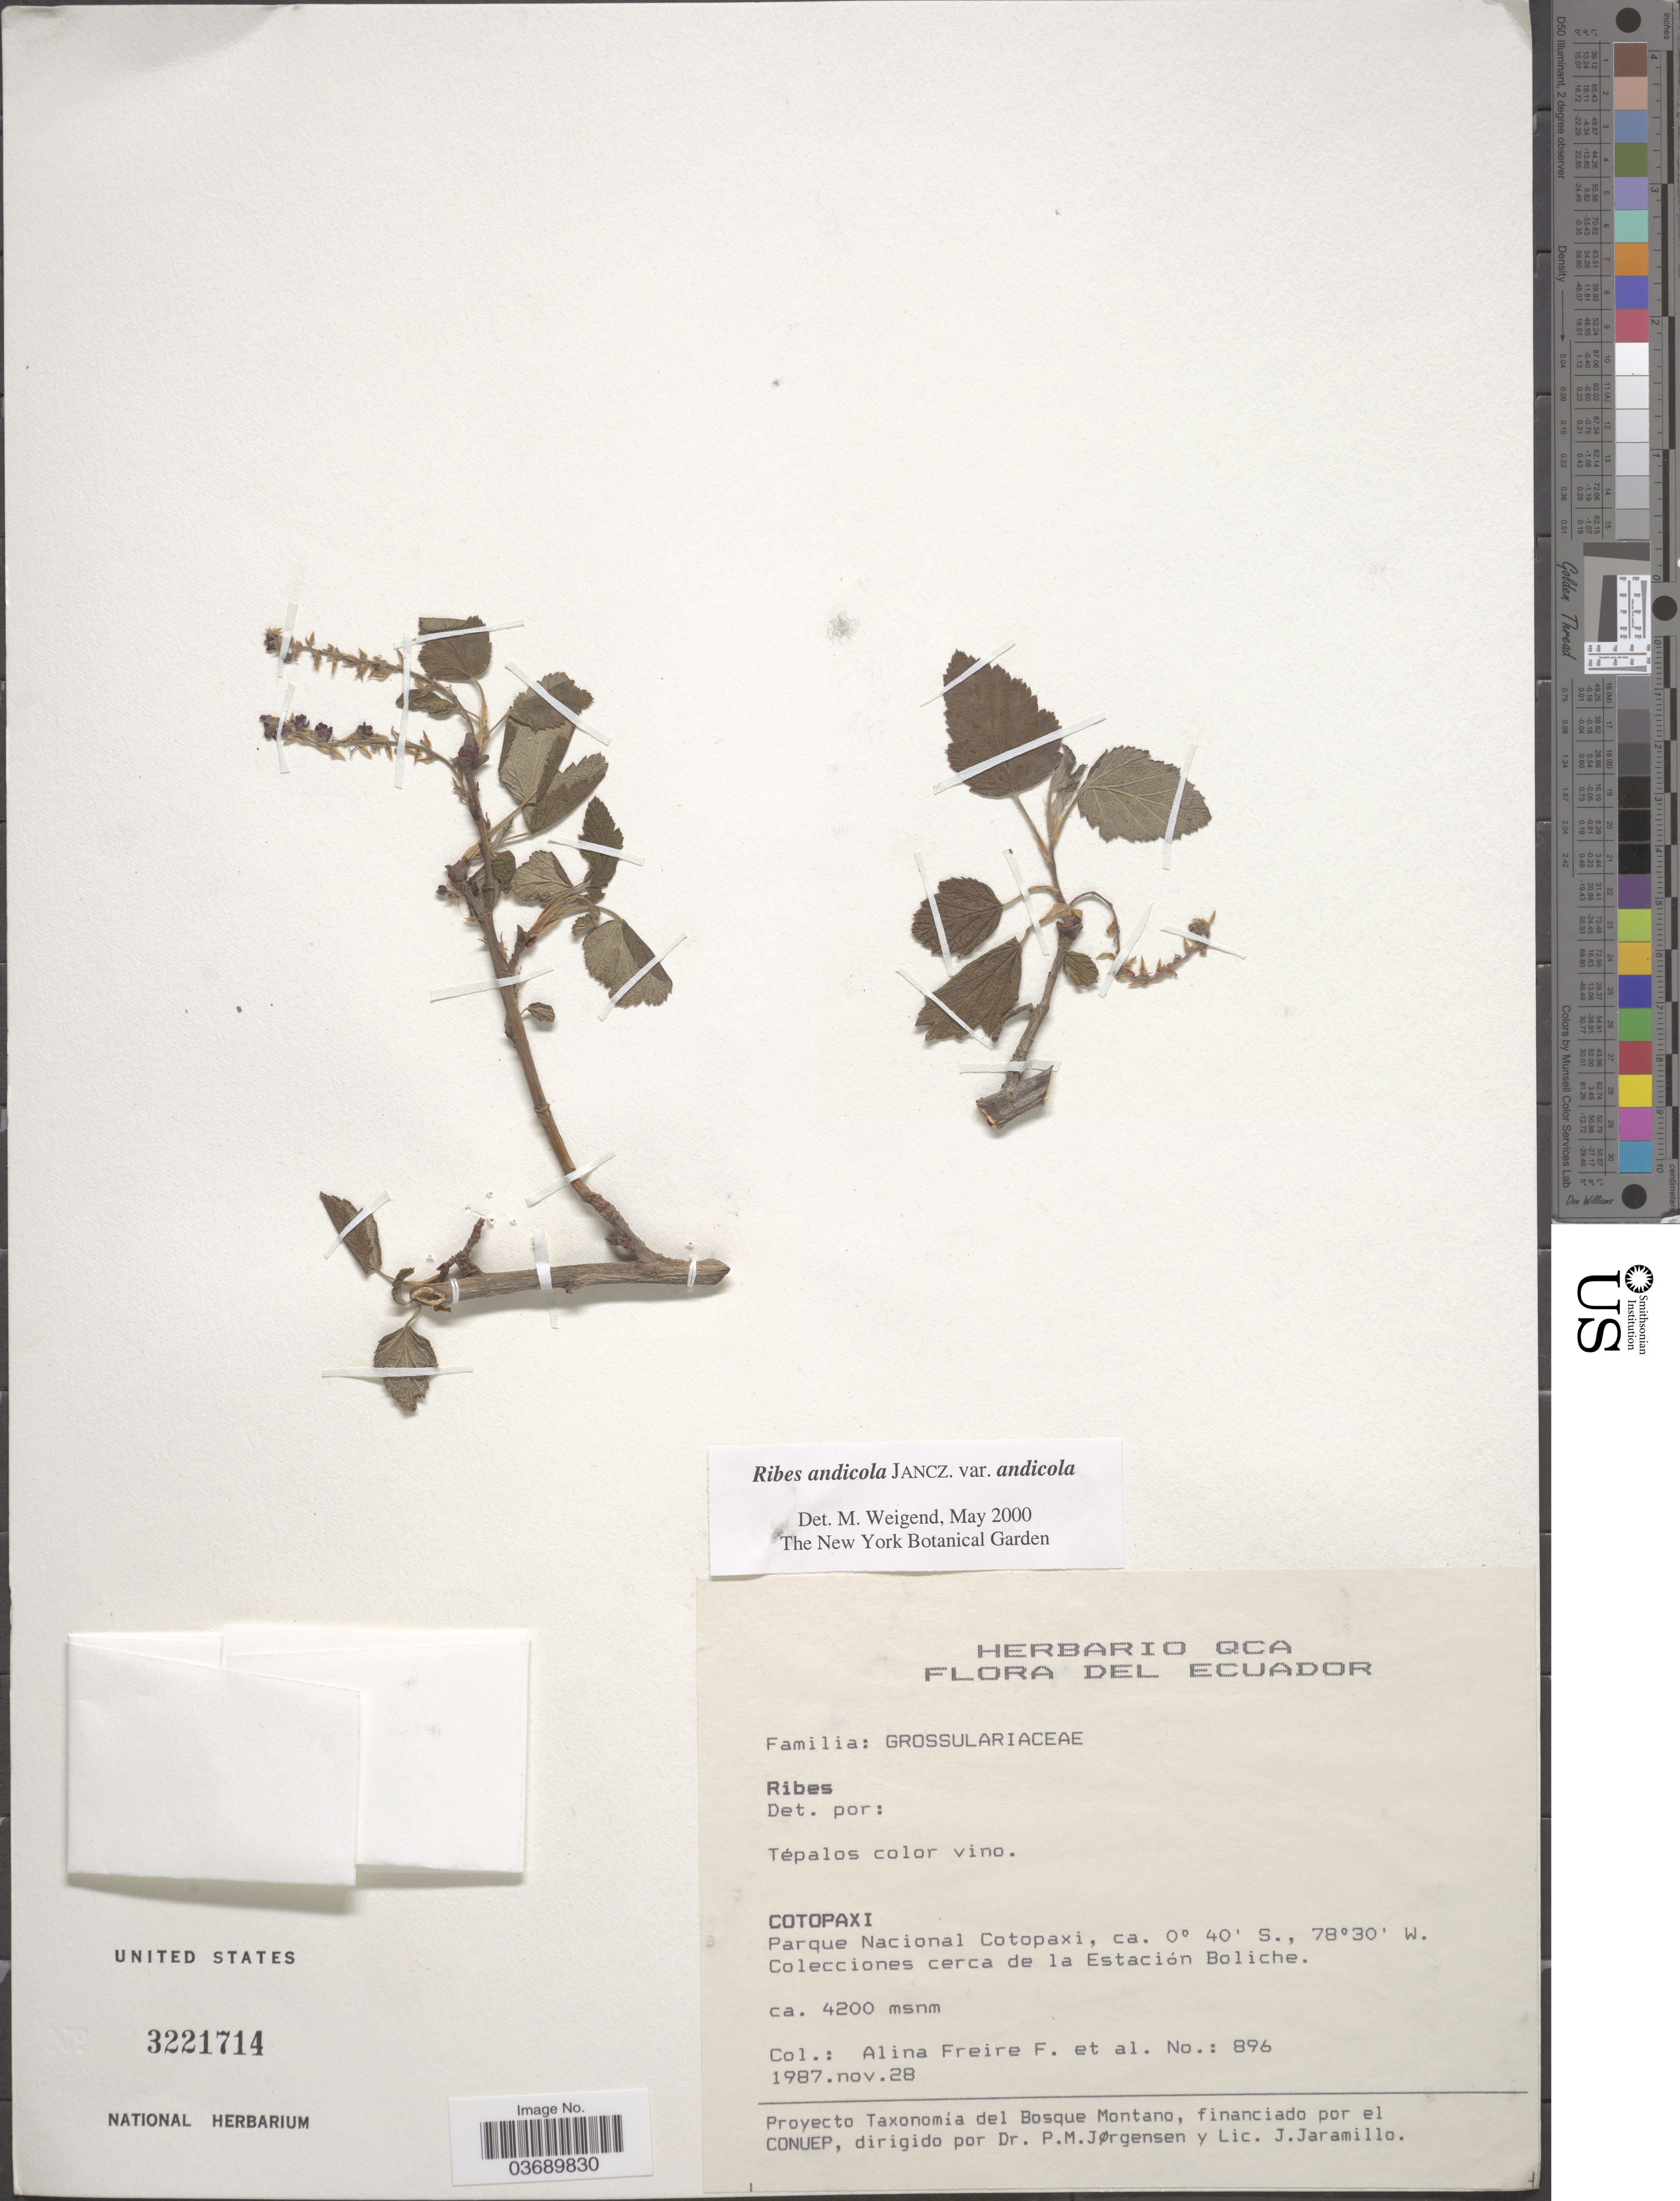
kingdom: Plantae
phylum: Tracheophyta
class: Magnoliopsida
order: Saxifragales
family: Grossulariaceae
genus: Ribes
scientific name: Ribes andicola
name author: Jancz.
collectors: A. Freire, P. M. Jørgensen & J. Jaramillo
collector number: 896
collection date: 1987-11-28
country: Ecuador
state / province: Cotopaxi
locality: Parque Nacional Cotopaxi, cerca de la Estación Boliche.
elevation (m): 4200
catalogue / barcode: US 3221714